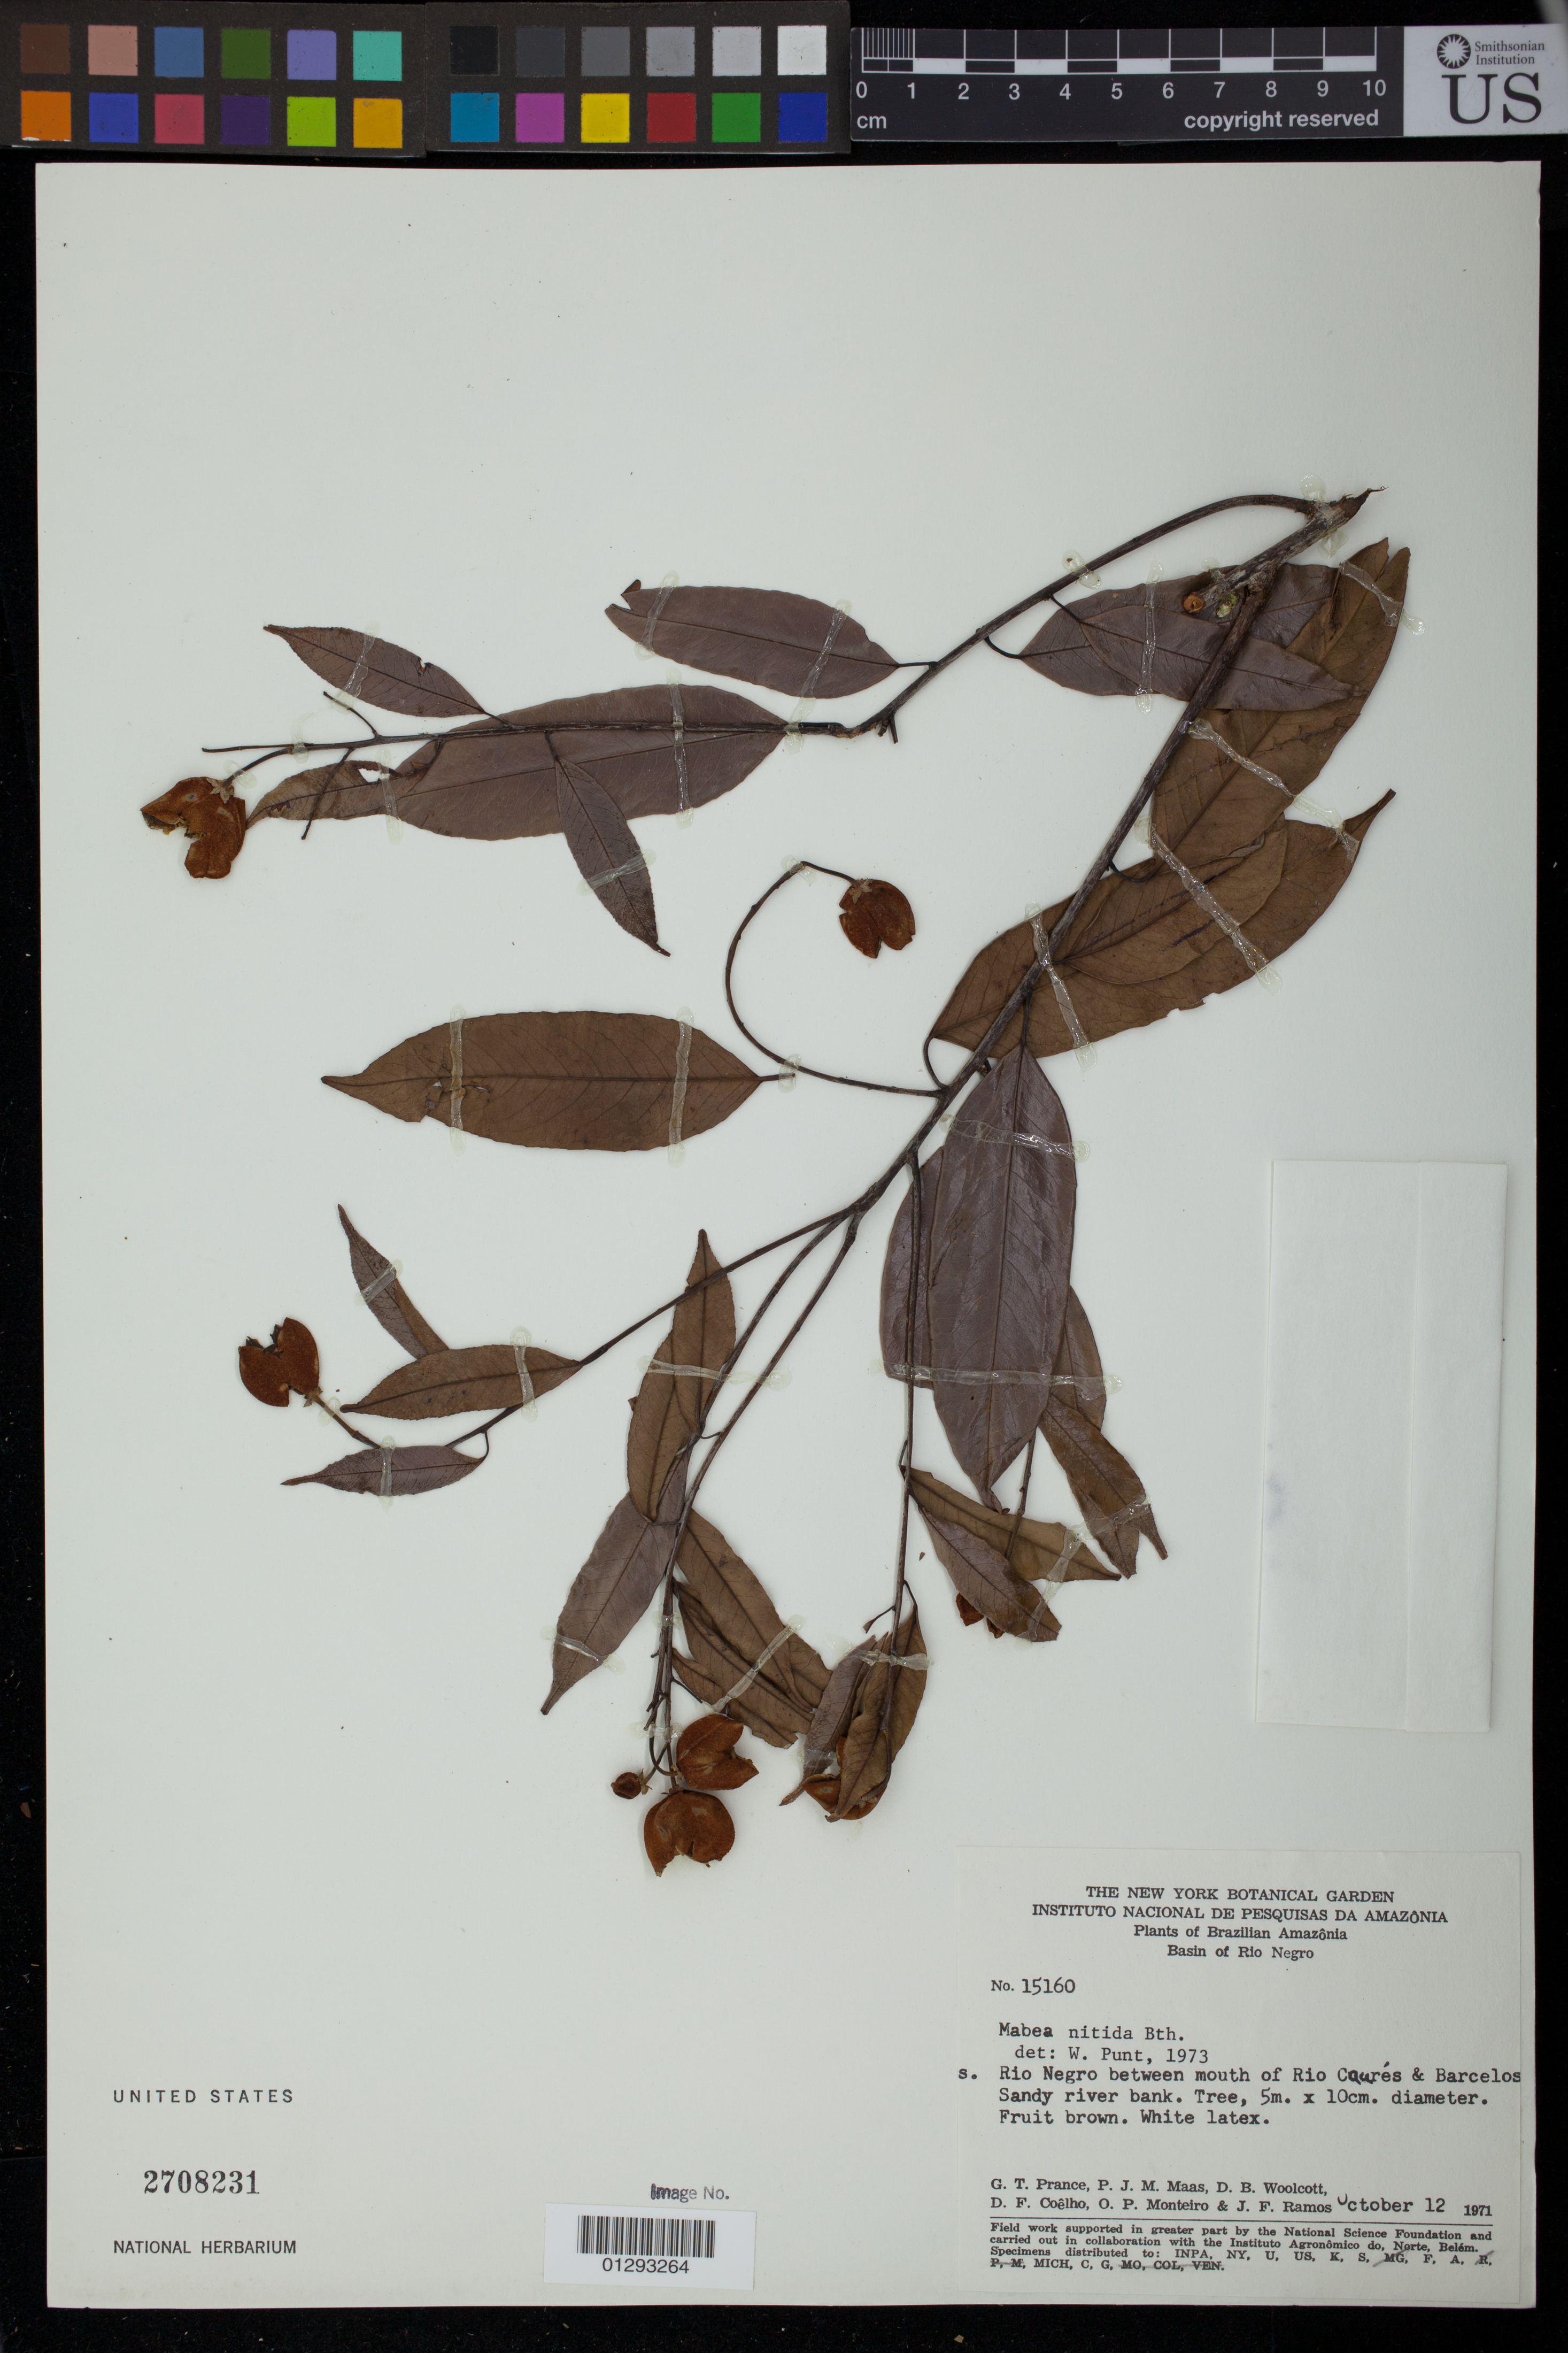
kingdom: Plantae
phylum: Tracheophyta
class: Magnoliopsida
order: Malpighiales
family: Euphorbiaceae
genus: Mabea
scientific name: Mabea nitida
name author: Spruce ex Benth.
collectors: G. T. Prance, P. Maas, D. B. Woolcott, D. F. Coêlho, O. Moneiro & J. F. Ramos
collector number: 15160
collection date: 1971-10-12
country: Brazil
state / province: Amazonas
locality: s. Rio Negro between mouth of Rio Caures & Barcelos.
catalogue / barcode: US 2708231